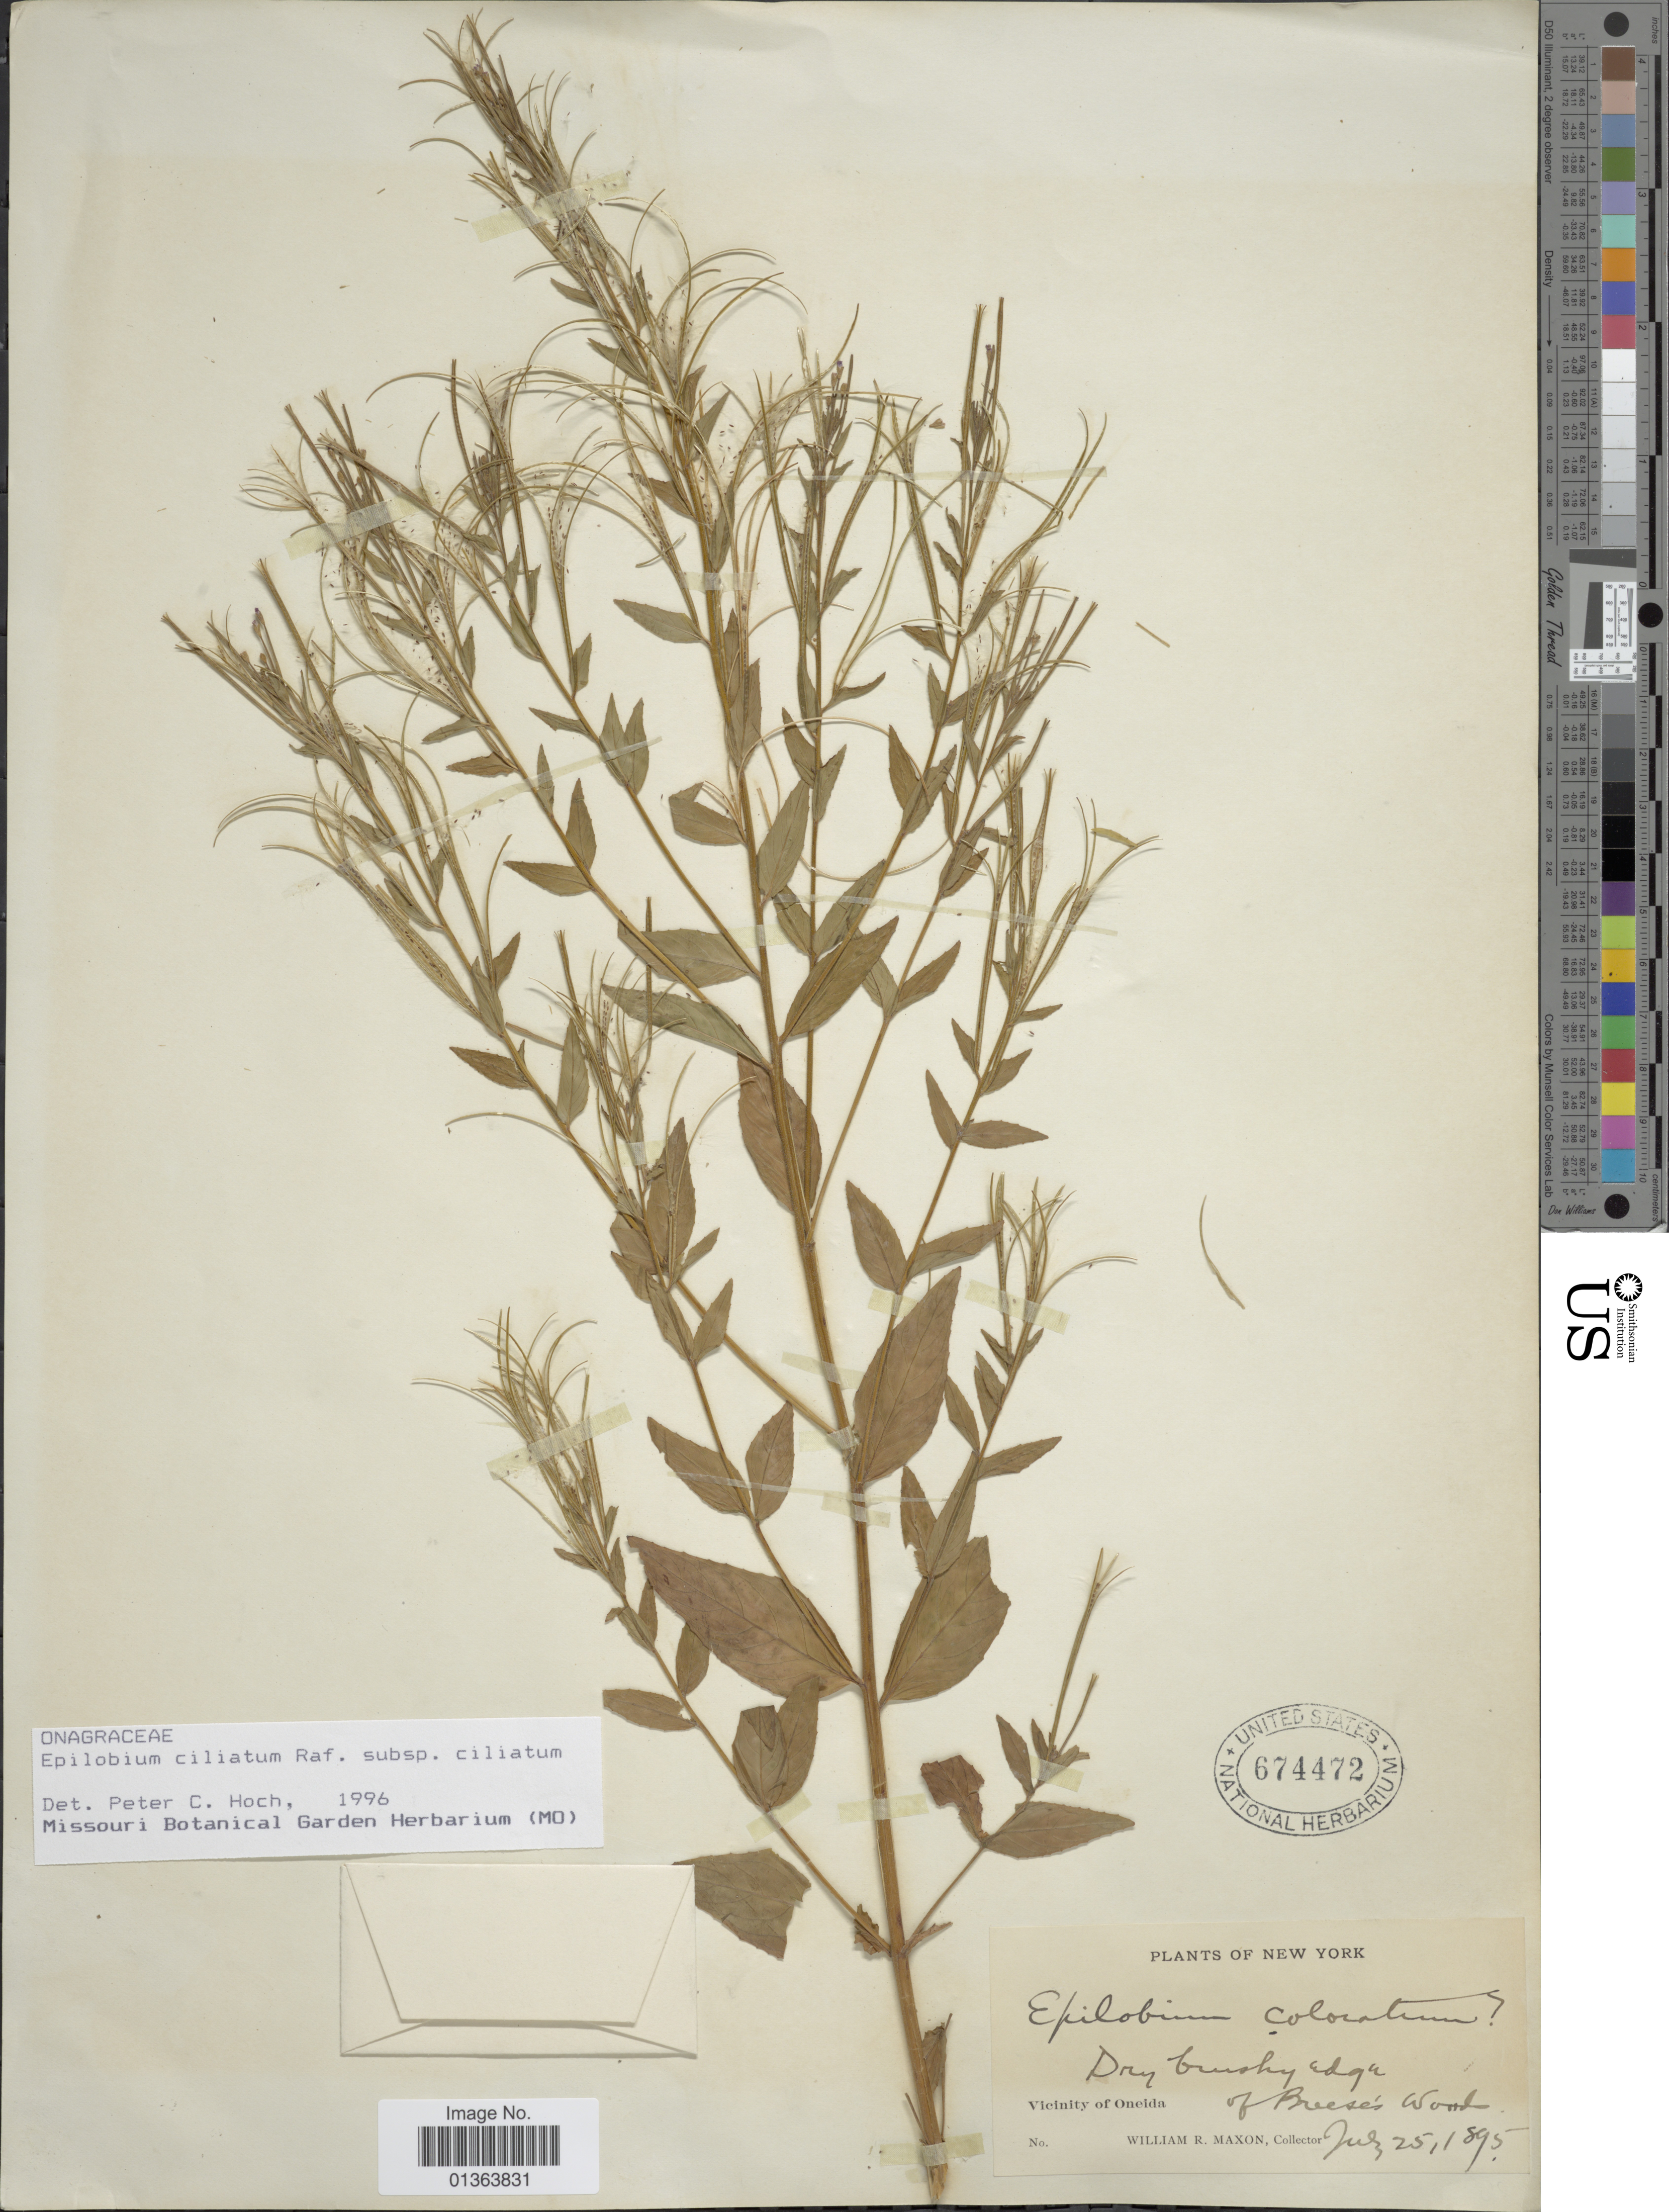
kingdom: Plantae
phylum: Tracheophyta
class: Magnoliopsida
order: Myrtales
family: Onagraceae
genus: Epilobium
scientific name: Epilobium ciliatum subsp. ciliatum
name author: Raf.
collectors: W. R. Maxon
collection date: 1895-07-25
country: United States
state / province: New York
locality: Vicinity of Oneida. Dry brushy edge of Breese's Woods. [interpreted]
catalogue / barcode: US 674472